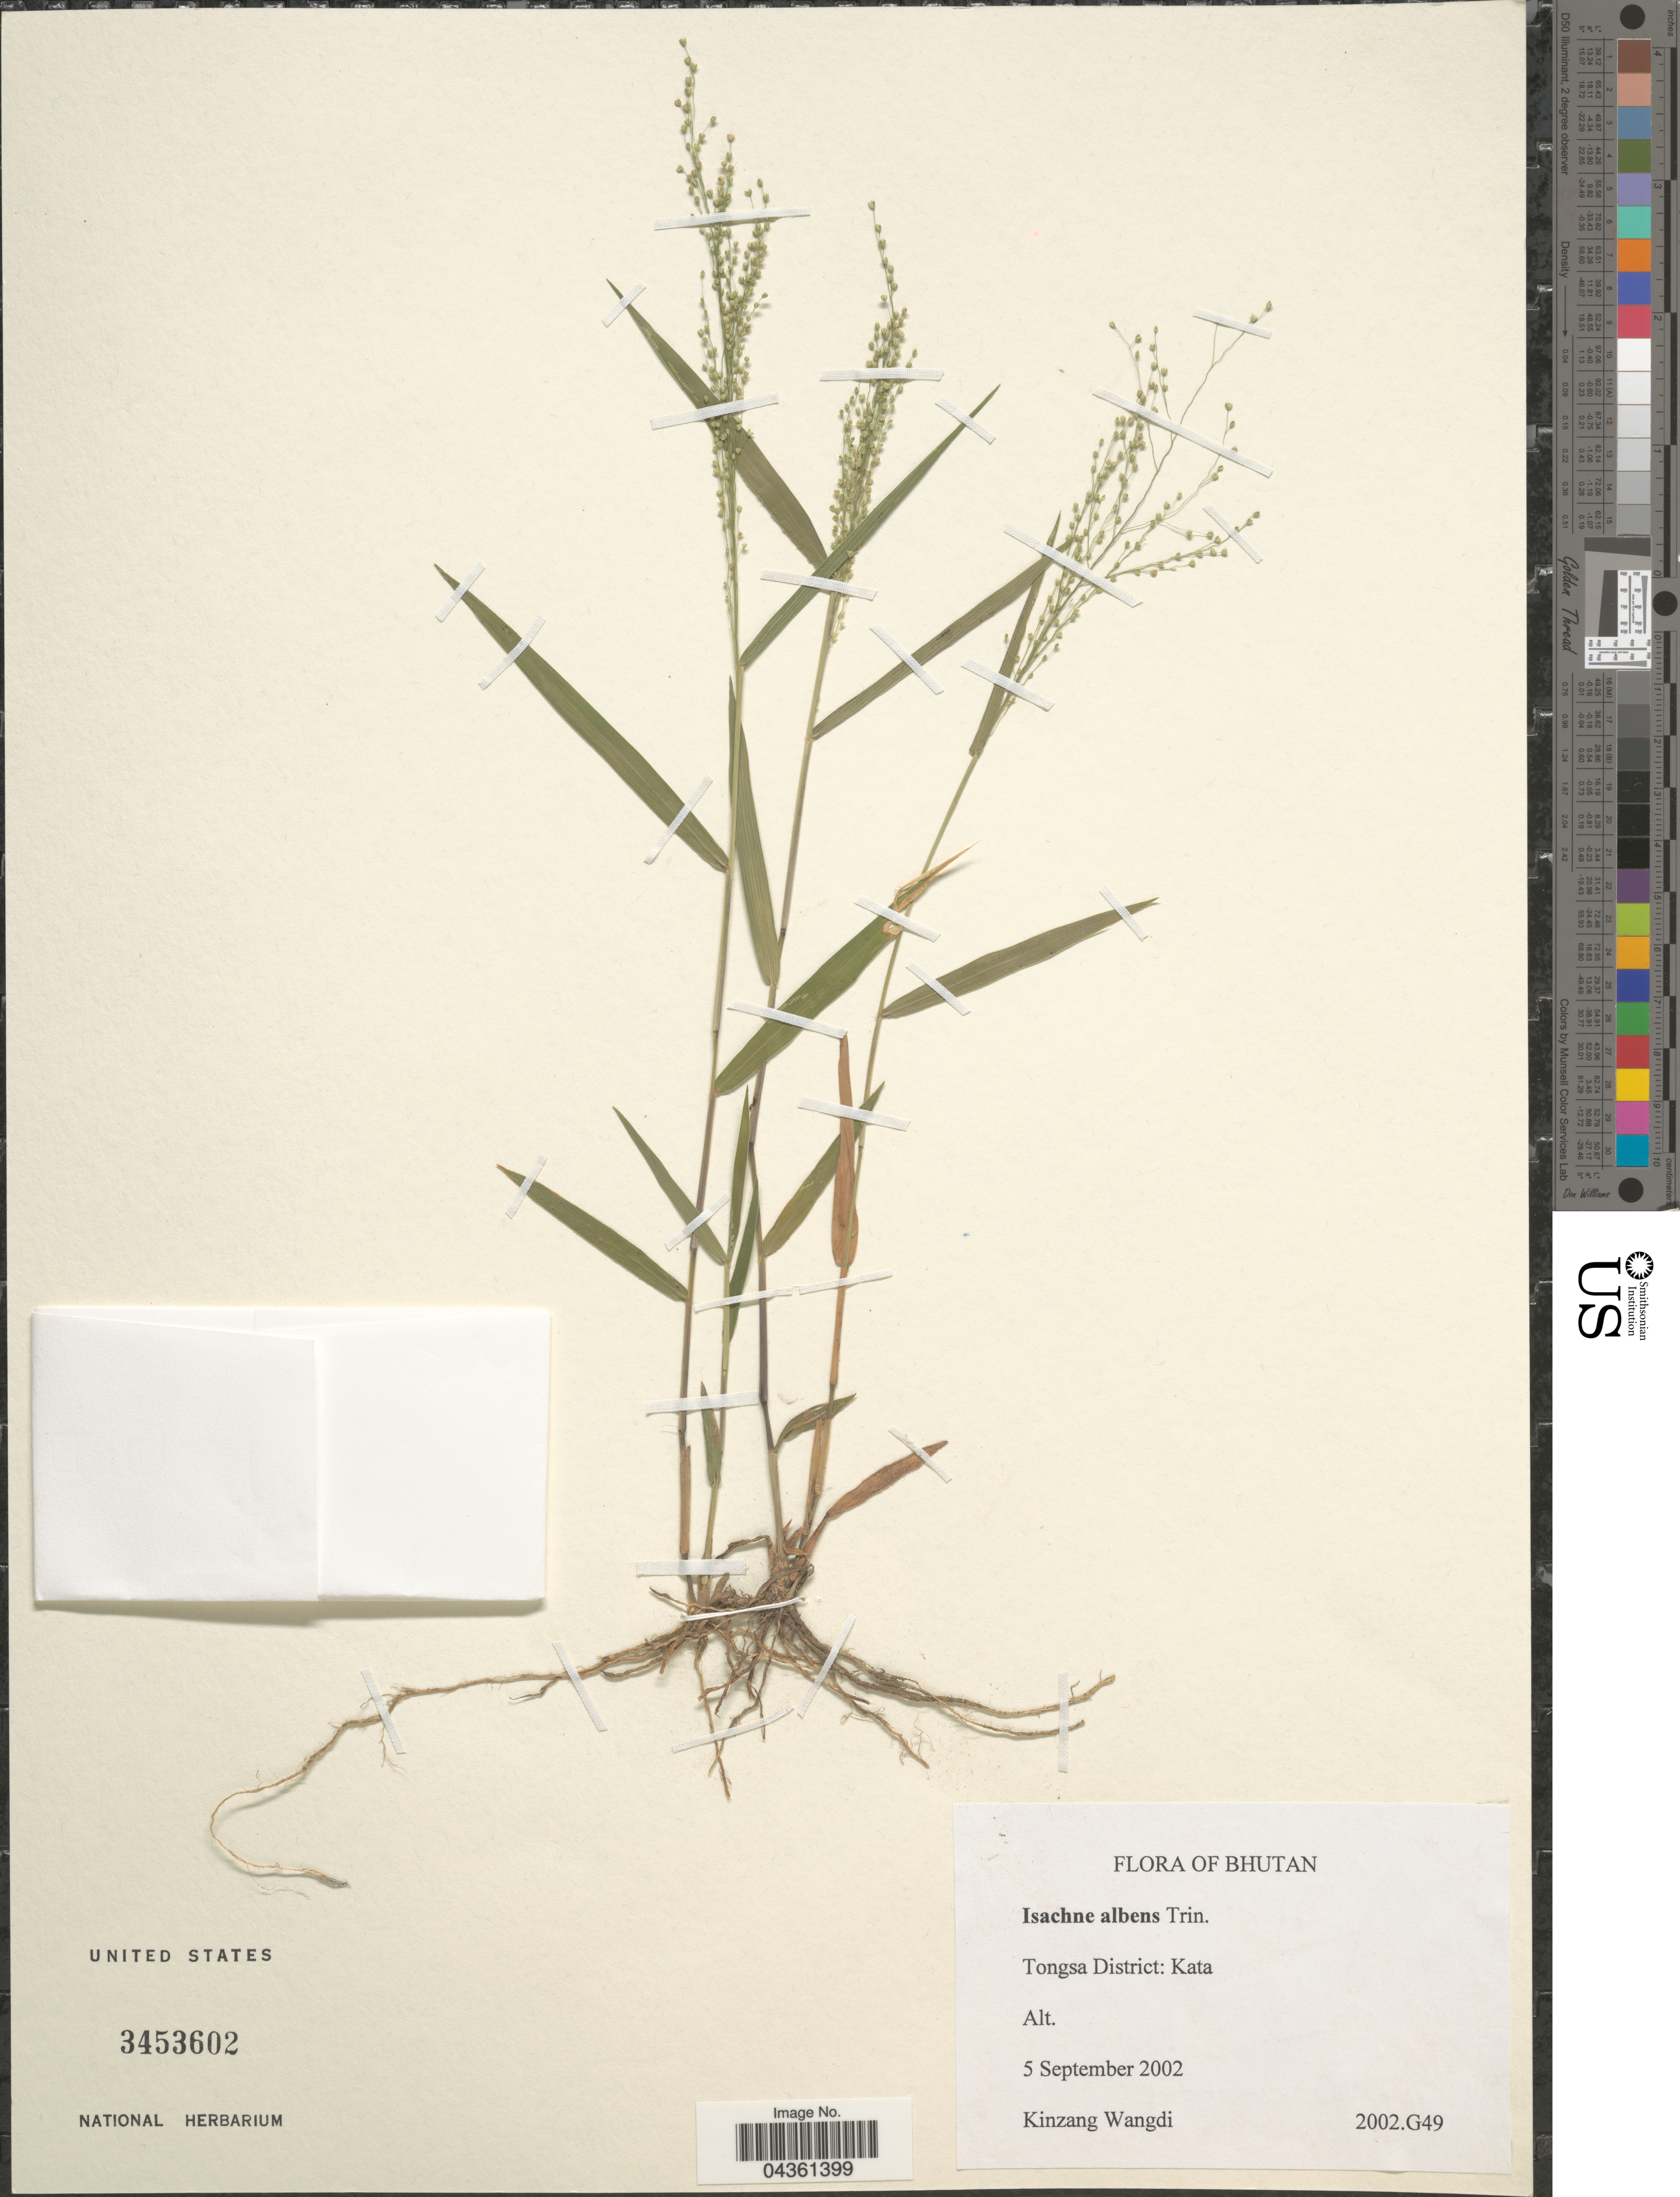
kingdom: Plantae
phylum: Tracheophyta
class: Liliopsida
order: Poales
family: Poaceae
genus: Isachne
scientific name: Isachne albens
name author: Trin.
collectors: K. Wangdi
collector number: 2002G49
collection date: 2002-09-05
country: Bhutan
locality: Tongsa District: Kata.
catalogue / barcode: US 3453602